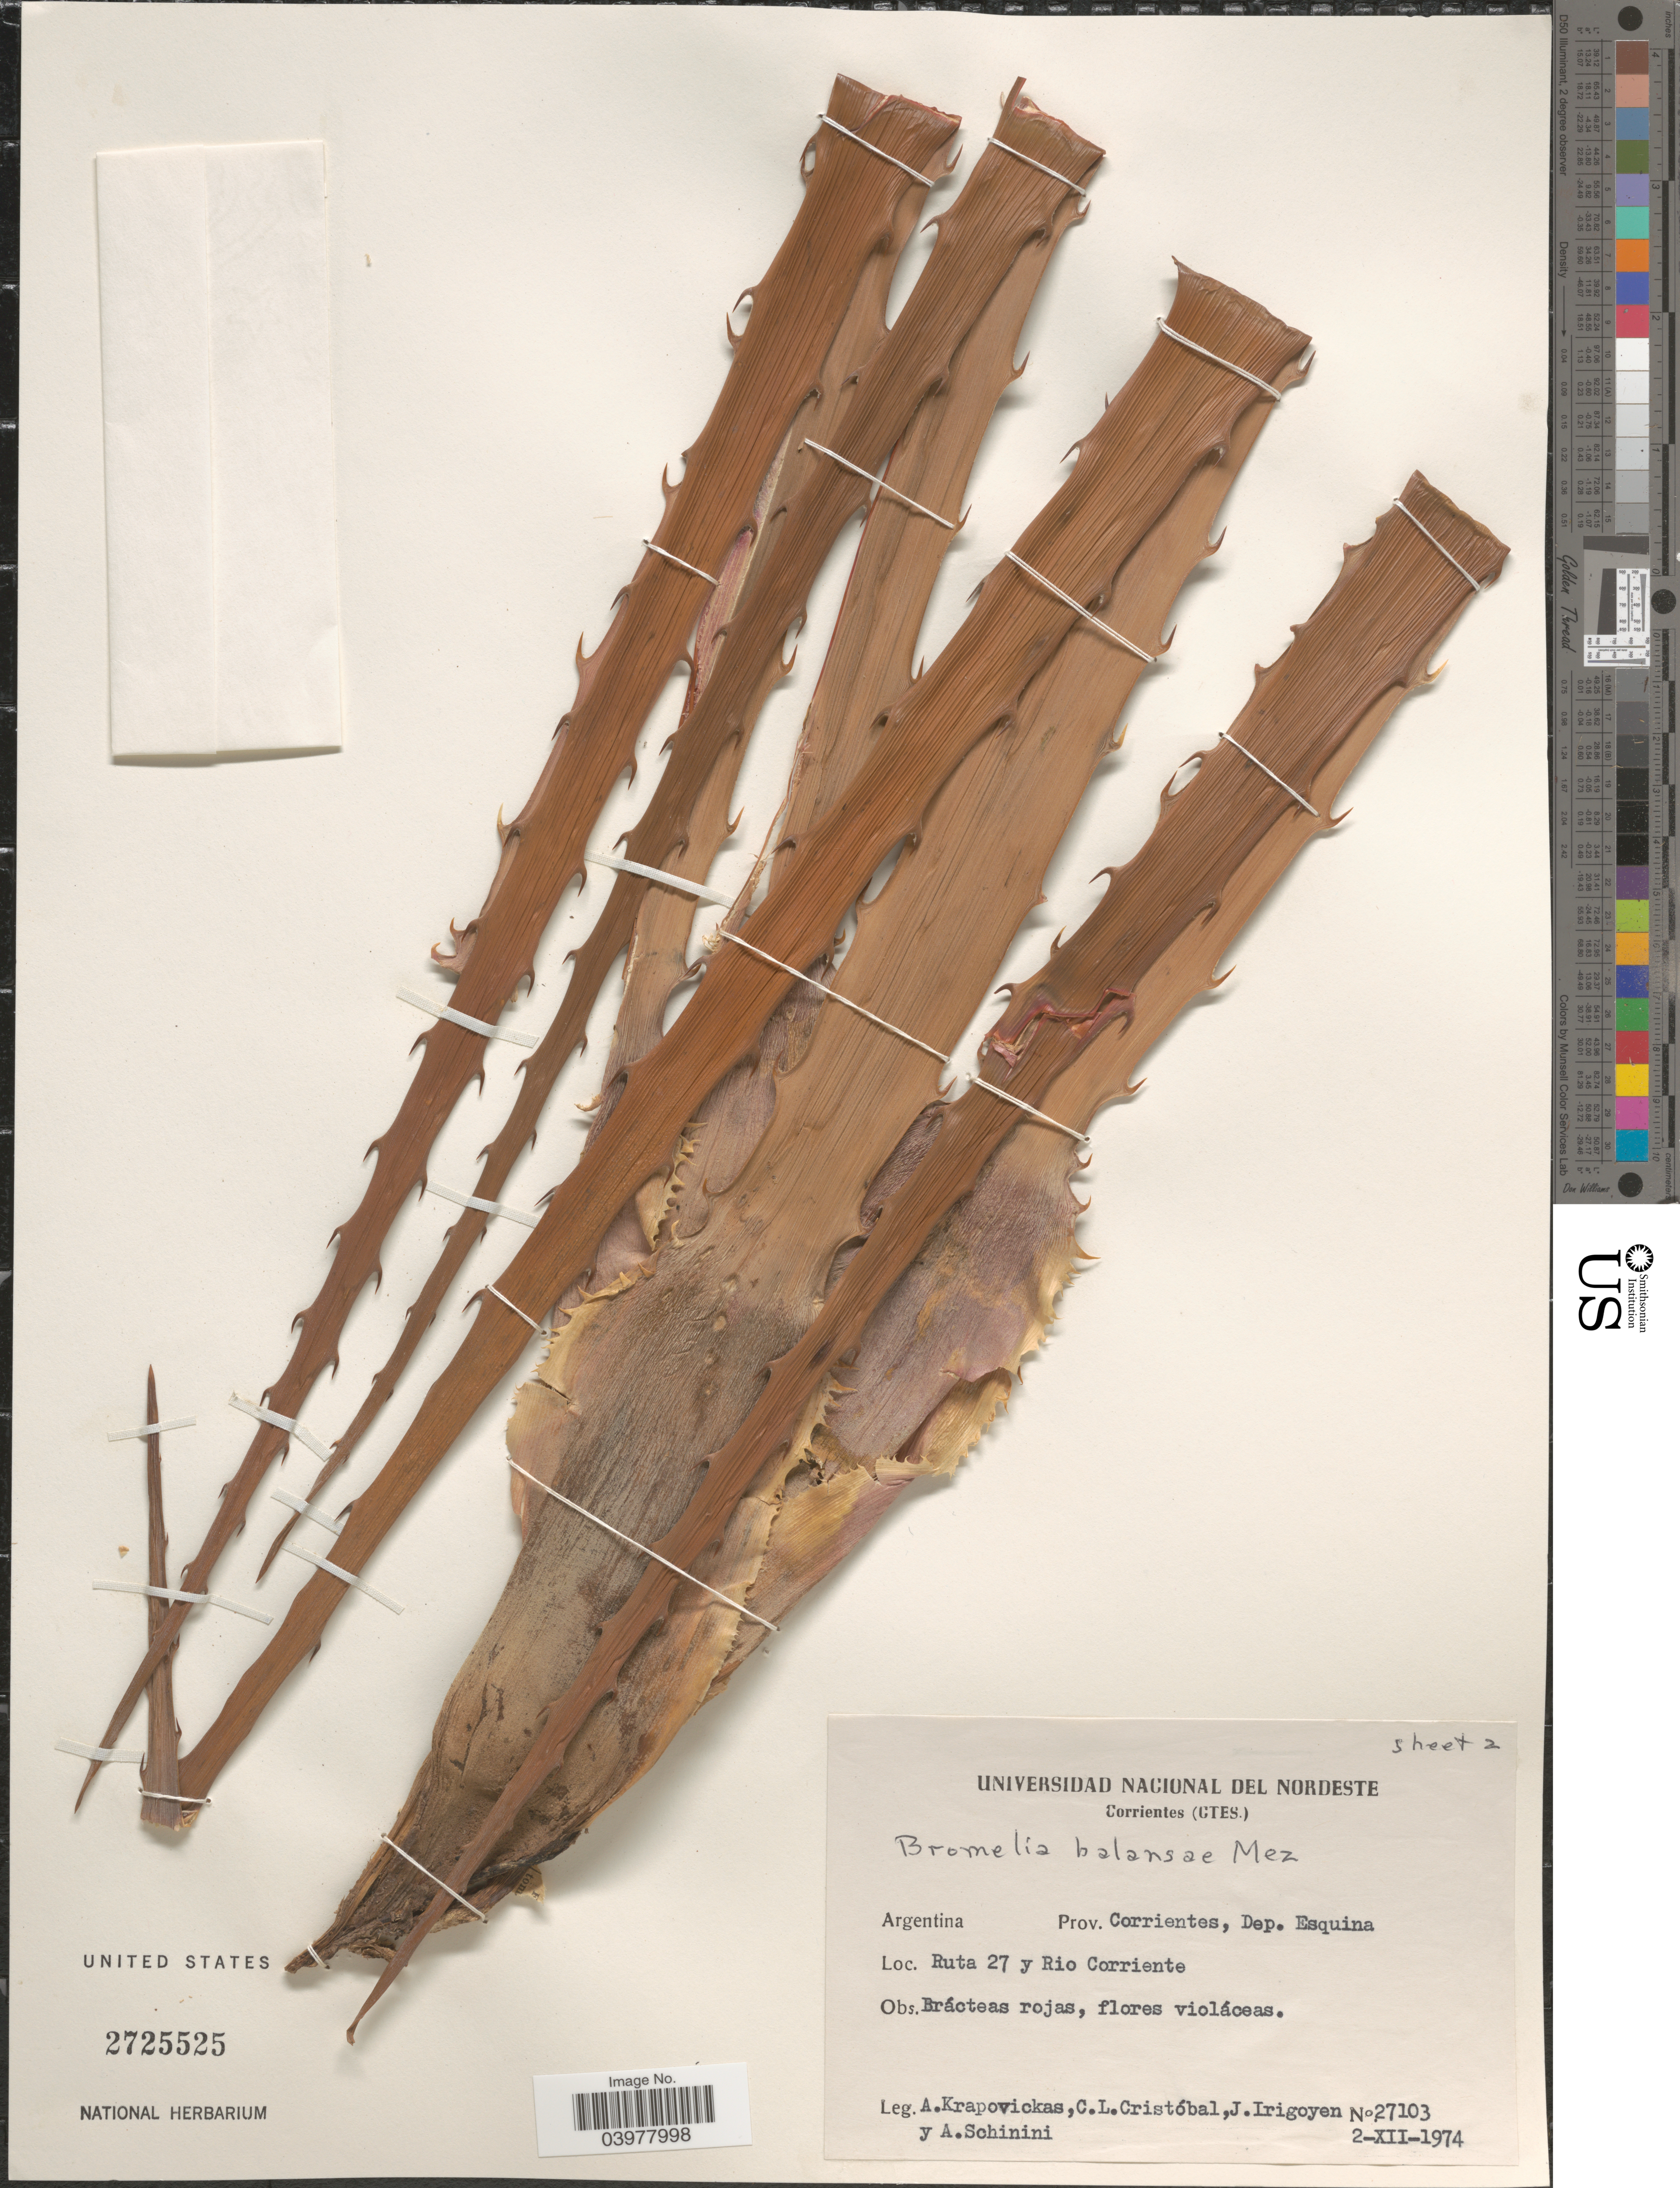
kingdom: Plantae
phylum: Tracheophyta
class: Liliopsida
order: Poales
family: Bromeliaceae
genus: Bromelia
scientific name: Bromelia balansae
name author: Mez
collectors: A. Krapovickas, C. L. Cristóbal, J. Irigoyen & A. Schinini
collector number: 27103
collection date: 1974-12-02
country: Argentina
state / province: Corrientes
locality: Dep. Esquina. Ruta 27 y Rio Corriente.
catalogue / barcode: US 2725525